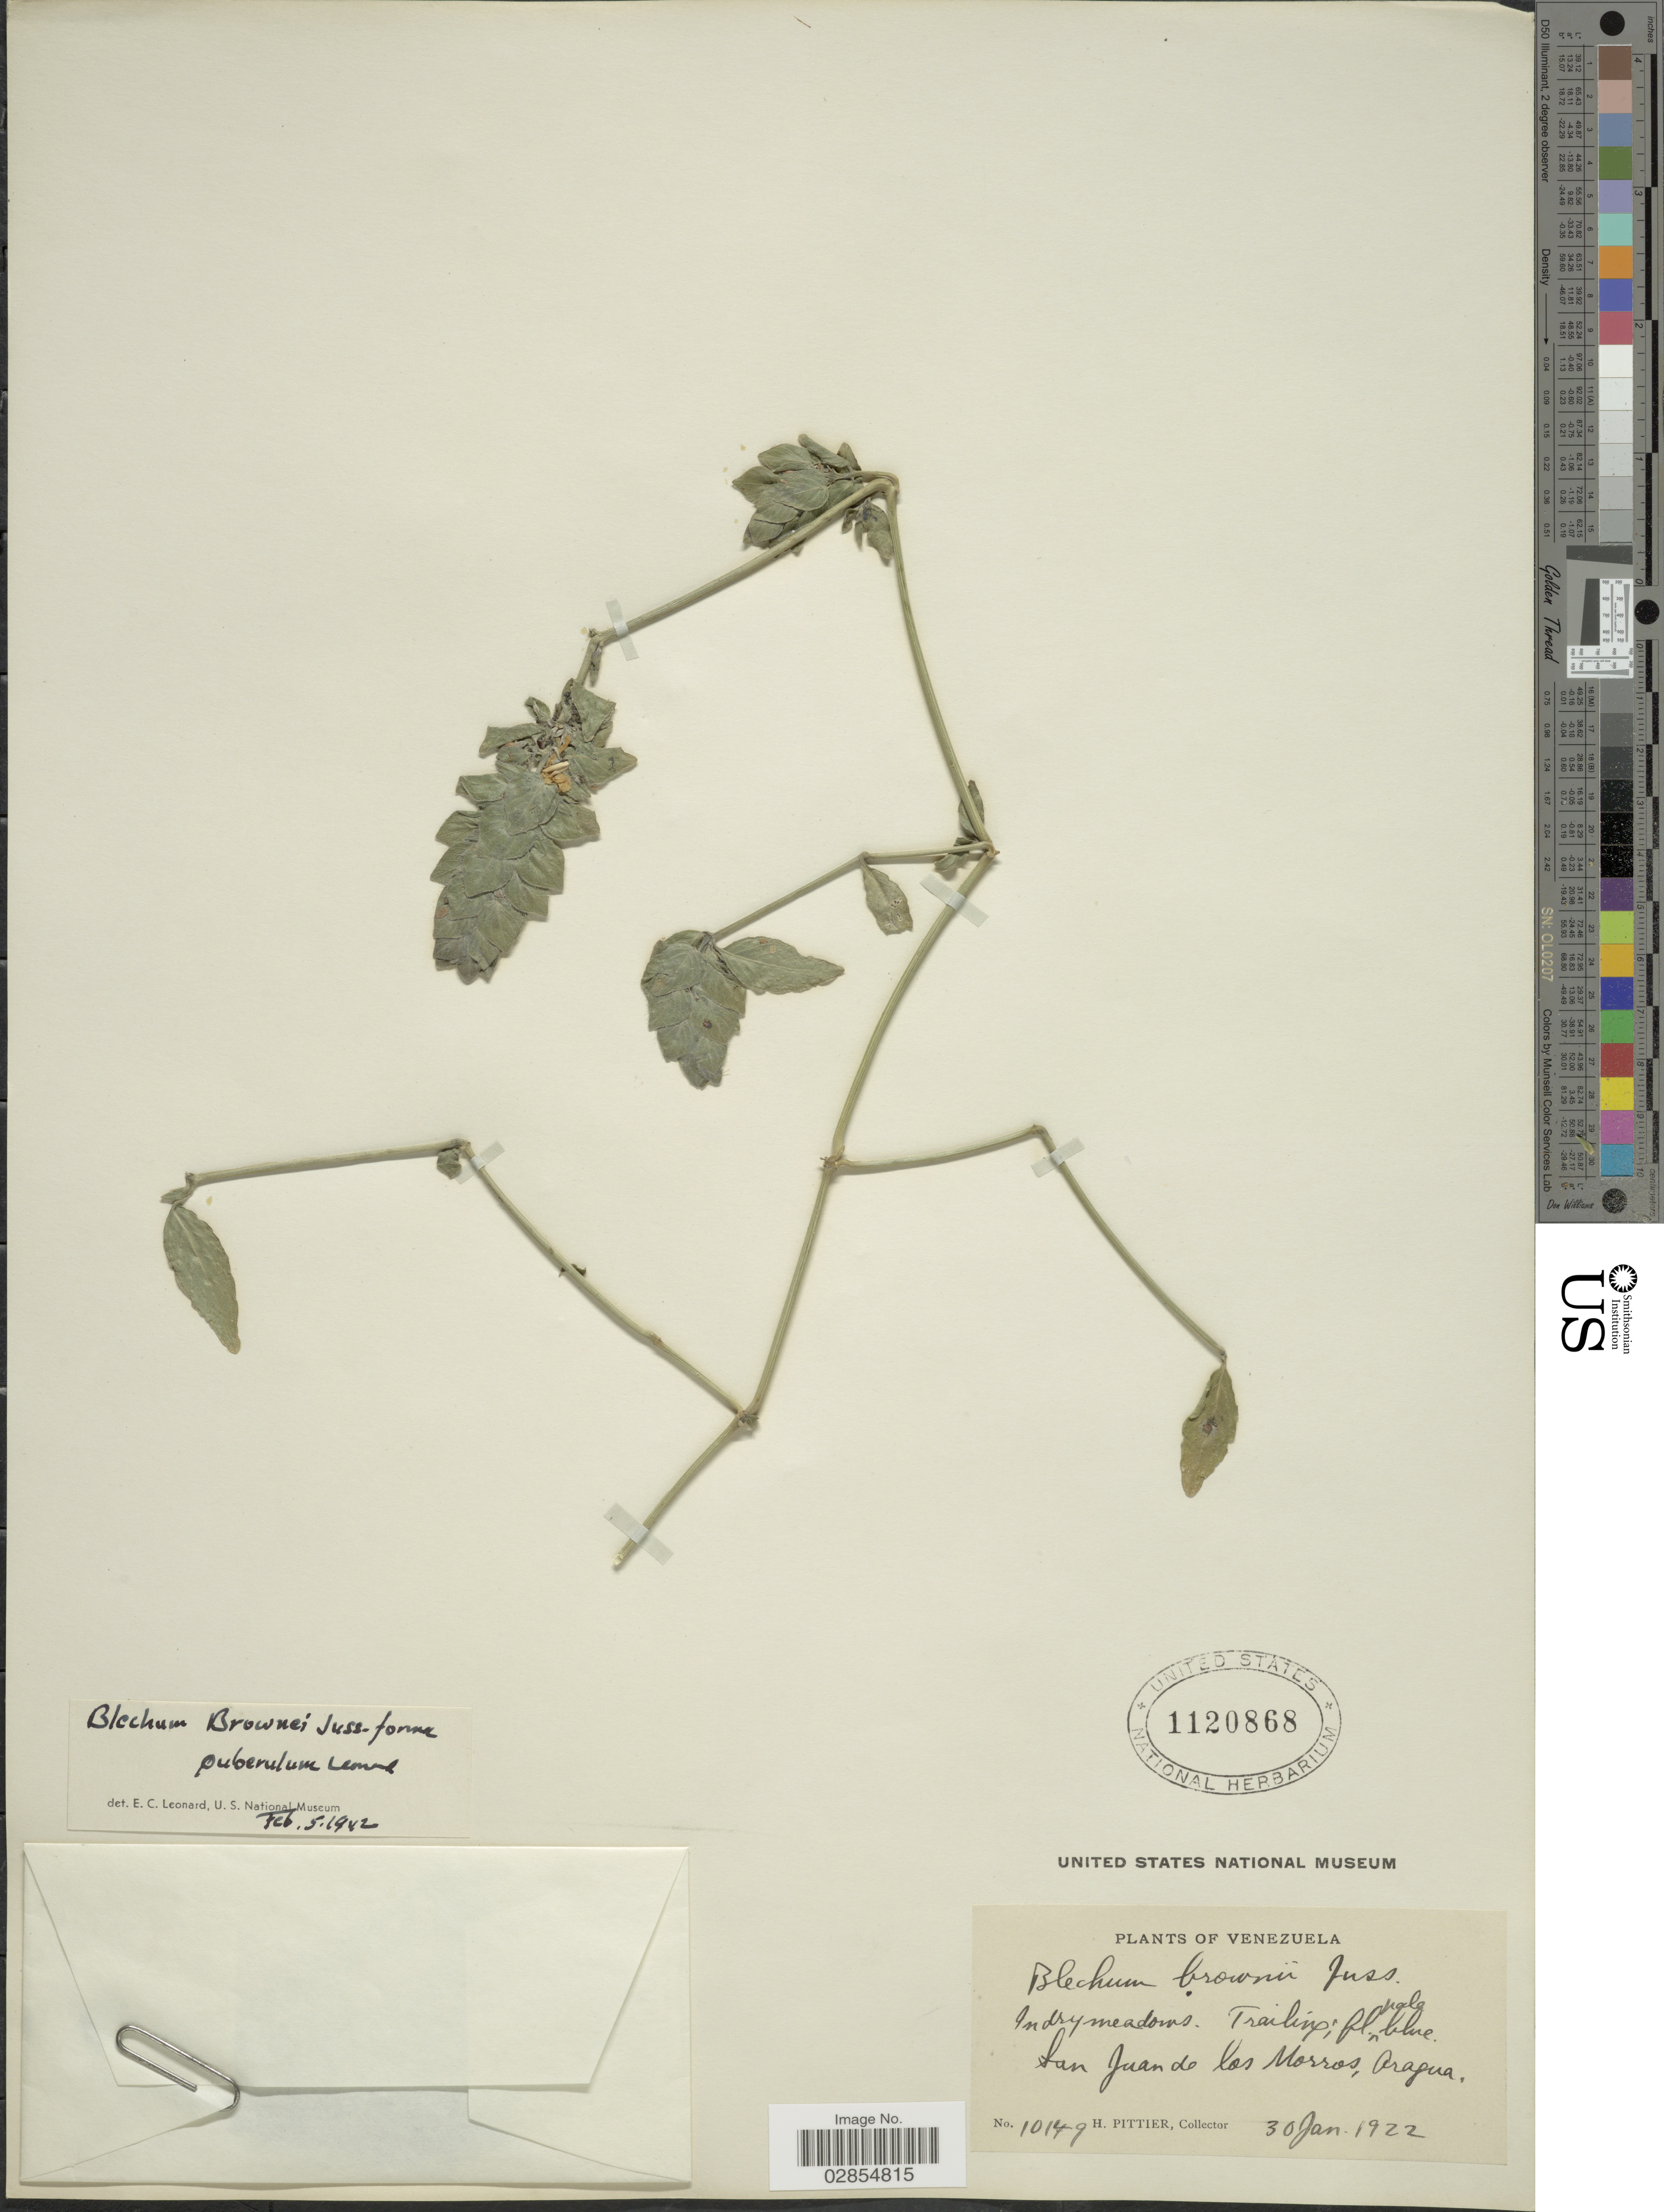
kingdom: Plantae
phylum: Tracheophyta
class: Magnoliopsida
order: Lamiales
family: Acanthaceae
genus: Blechum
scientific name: Blechum pyramidatum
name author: (Lam.) Urb.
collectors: H. F. Pittier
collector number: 10149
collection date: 1922-01-30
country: Venezuela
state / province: Aragua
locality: San Juan de los Morros, Aragua.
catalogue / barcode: US 1120868